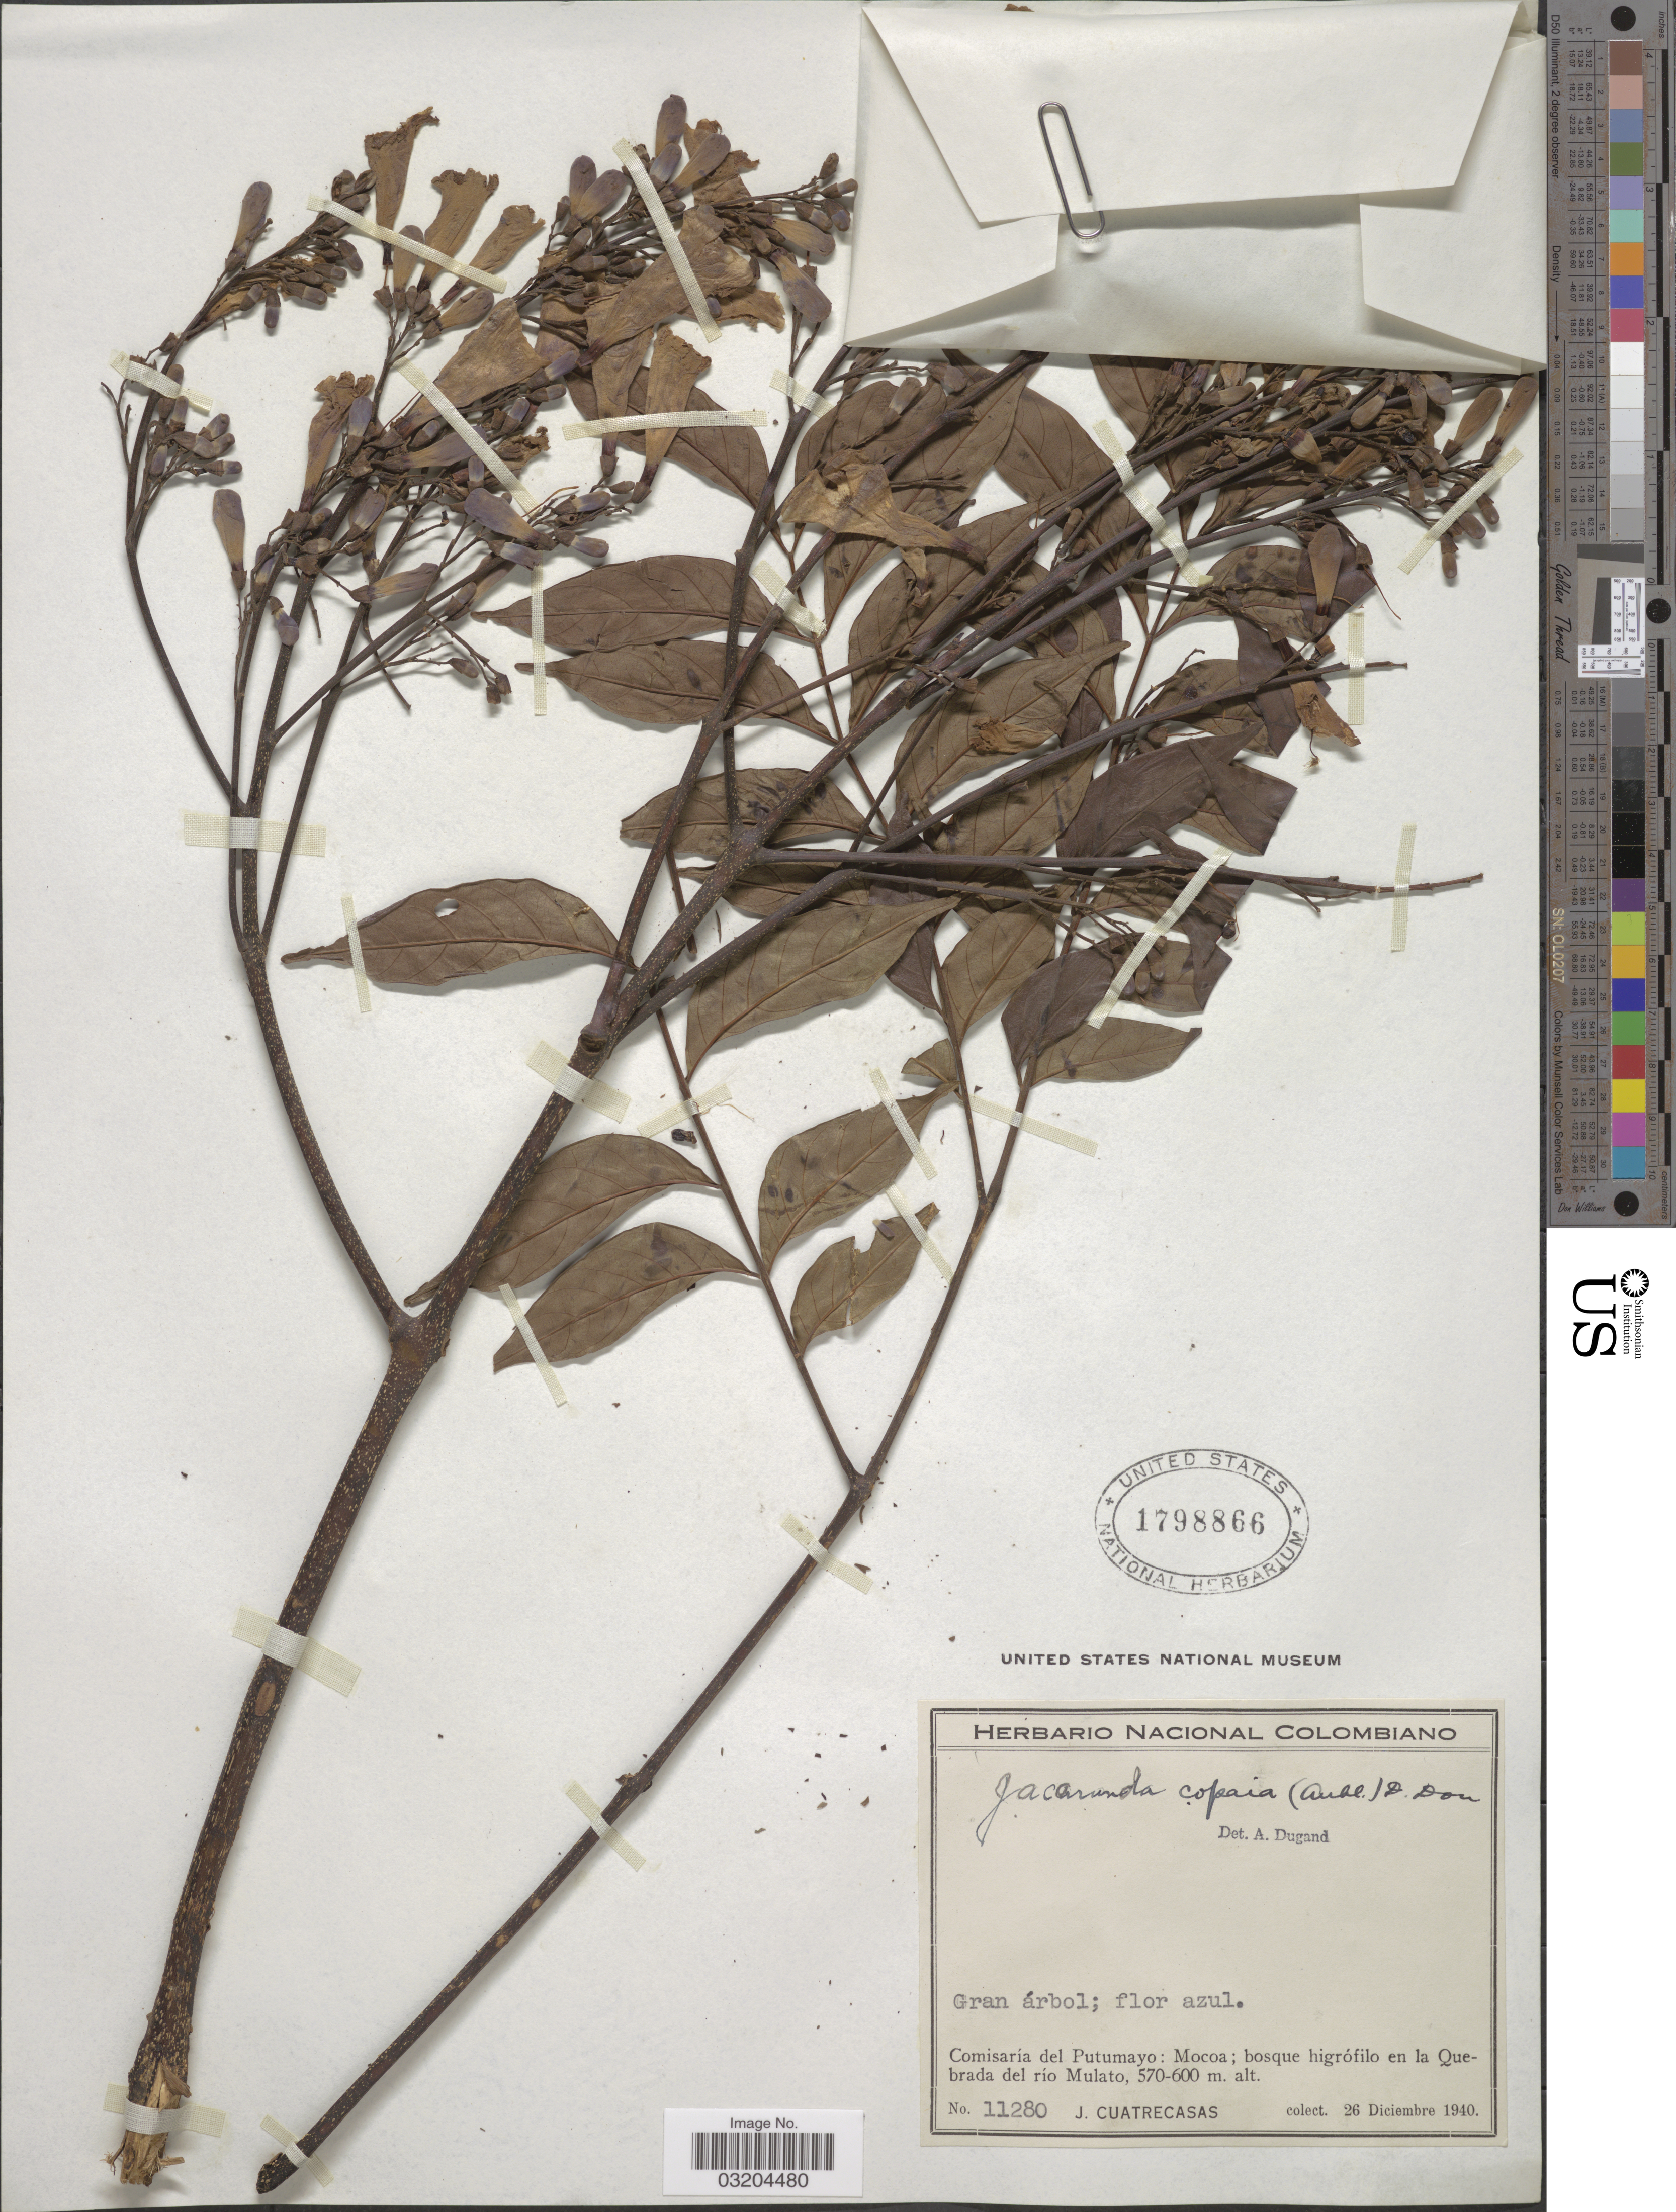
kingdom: Plantae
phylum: Tracheophyta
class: Magnoliopsida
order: Lamiales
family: Bignoniaceae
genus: Jacaranda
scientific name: Jacaranda copaia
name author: (Aubl.) D. Don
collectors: J. Cuatrecasas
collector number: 11280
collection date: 1940-12-26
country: Colombia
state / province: Putumayo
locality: Comisaría del Putumayo: Mocoa; bosque higrófilo en la Quebrada del río Mulato.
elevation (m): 570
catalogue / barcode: US 1798866